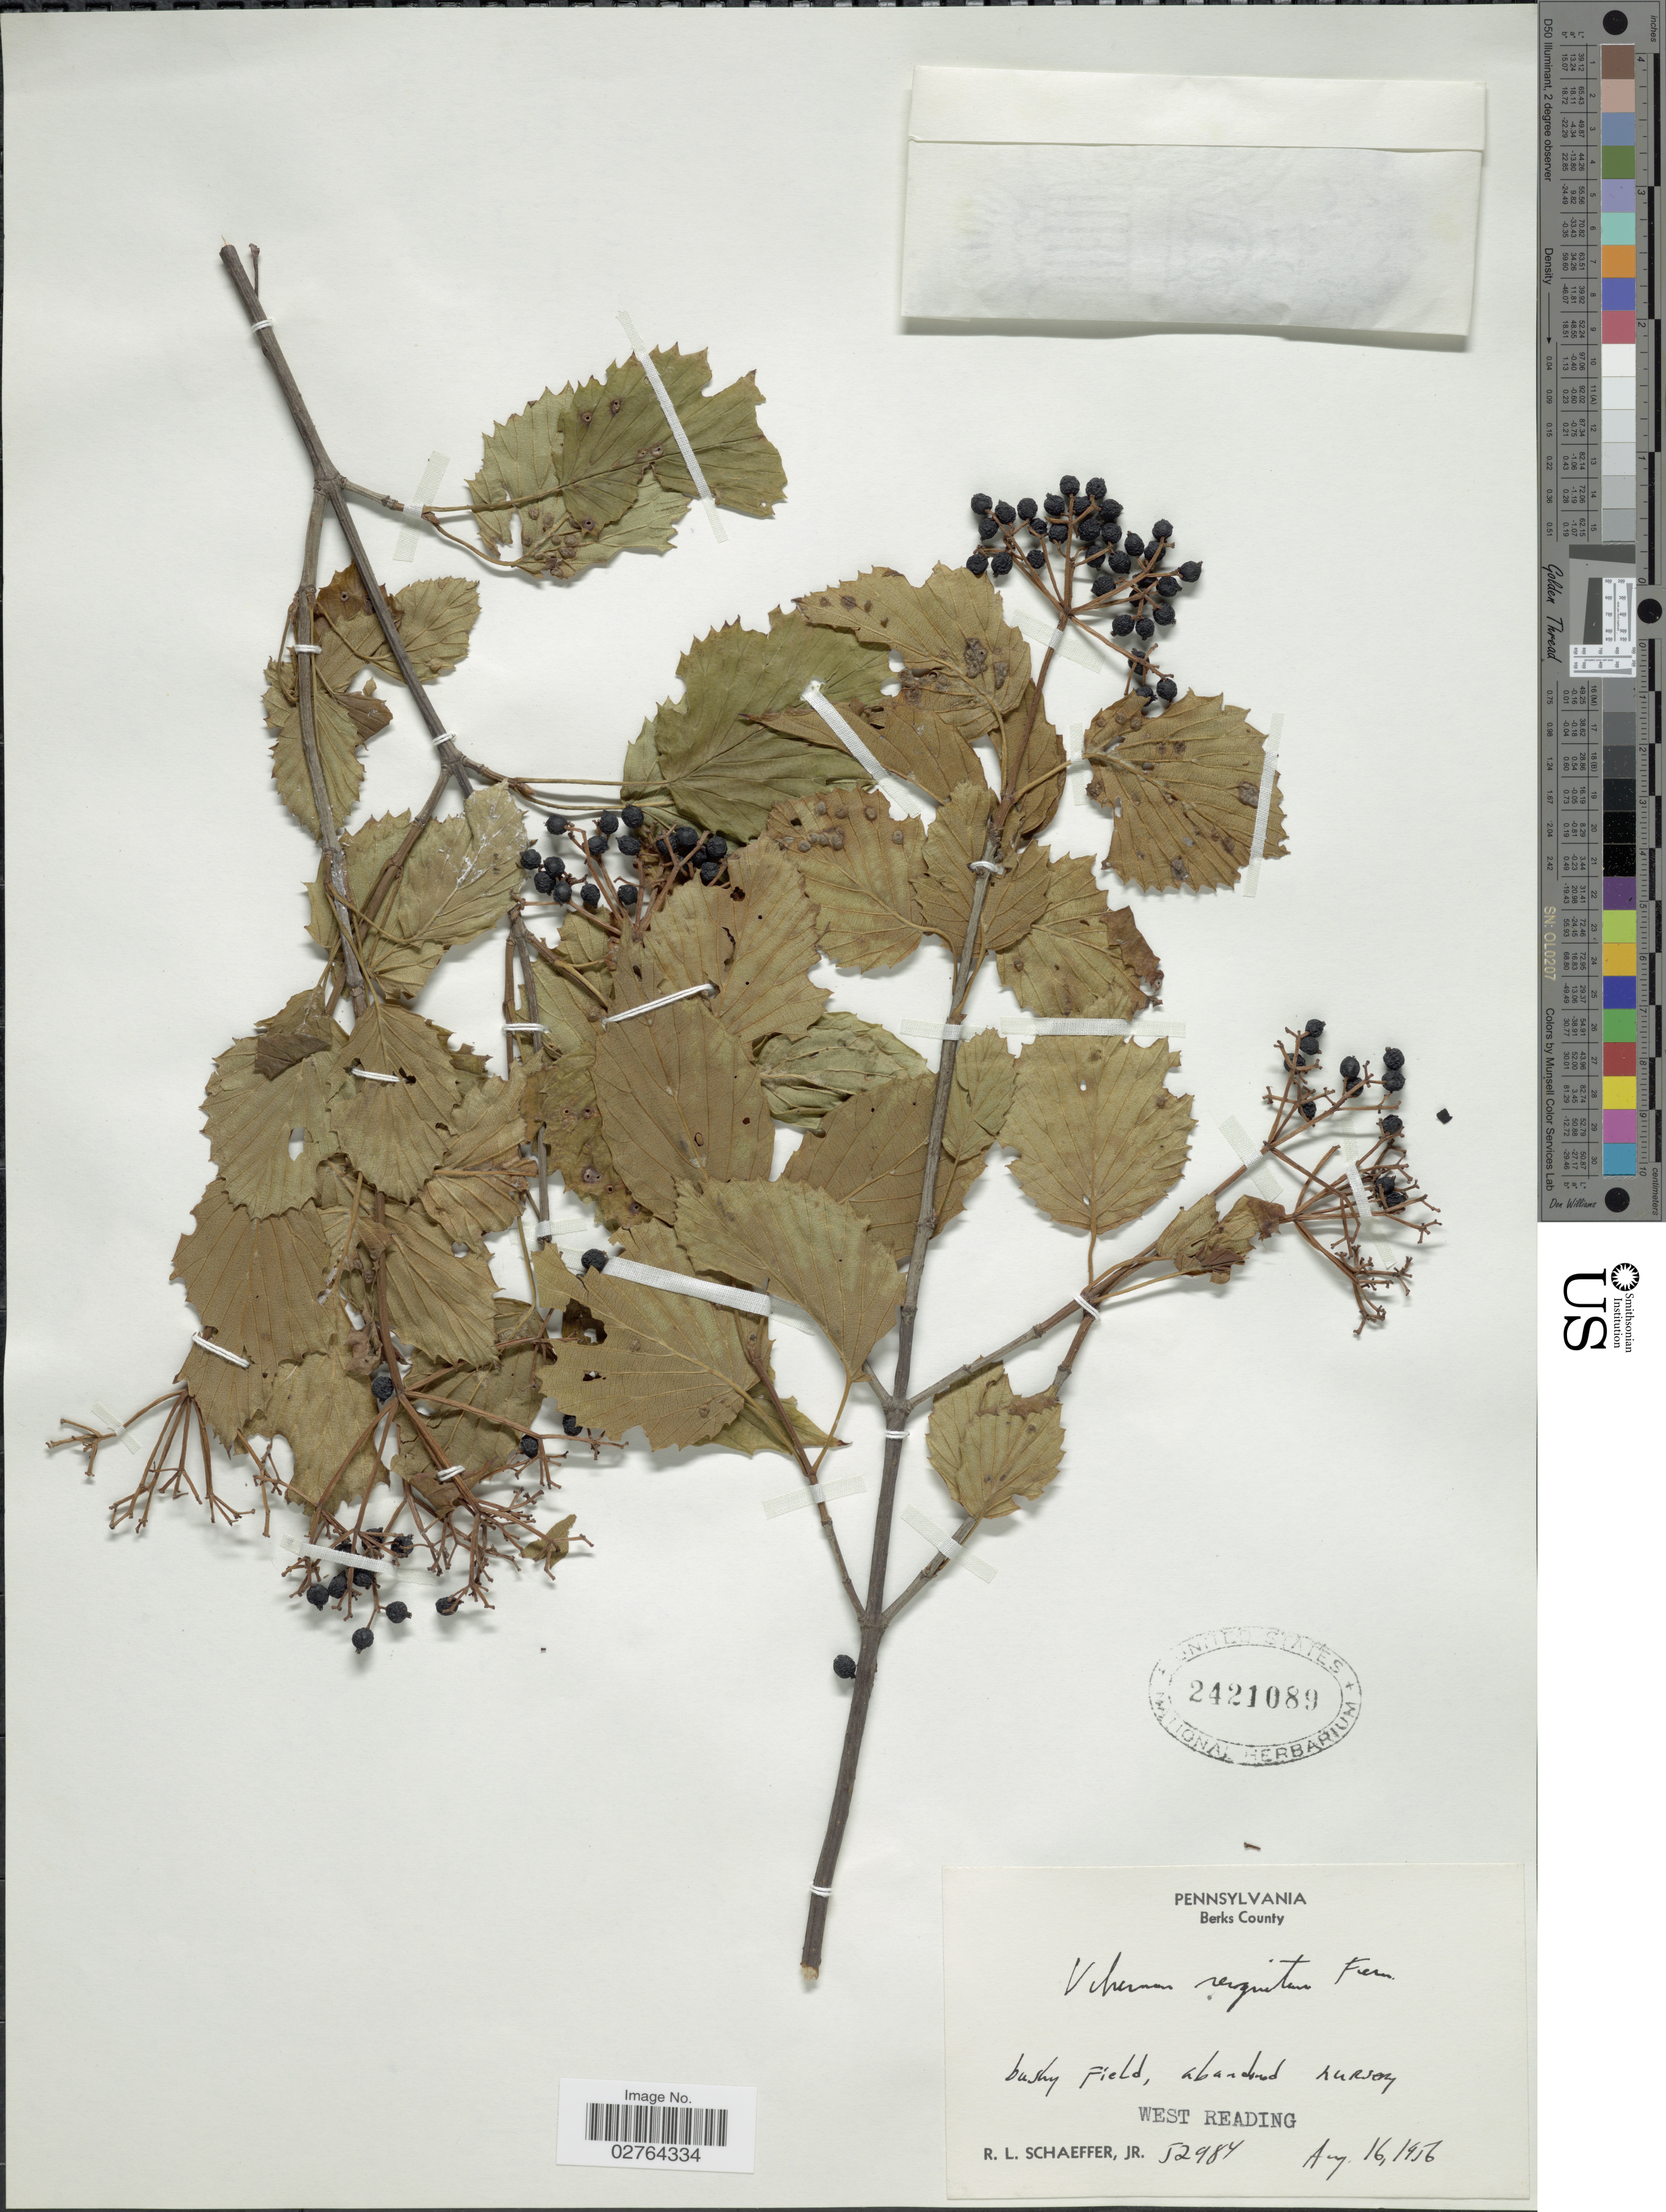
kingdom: Plantae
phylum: Tracheophyta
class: Magnoliopsida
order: Dipsacales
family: Viburnaceae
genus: Viburnum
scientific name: Viburnum recognitum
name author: Fernald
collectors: R. L. Schaeffer Jr.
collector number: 52984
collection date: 1956-08-16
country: United States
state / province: Pennsylvania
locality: Berks County. West Reading.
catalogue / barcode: US 2421089